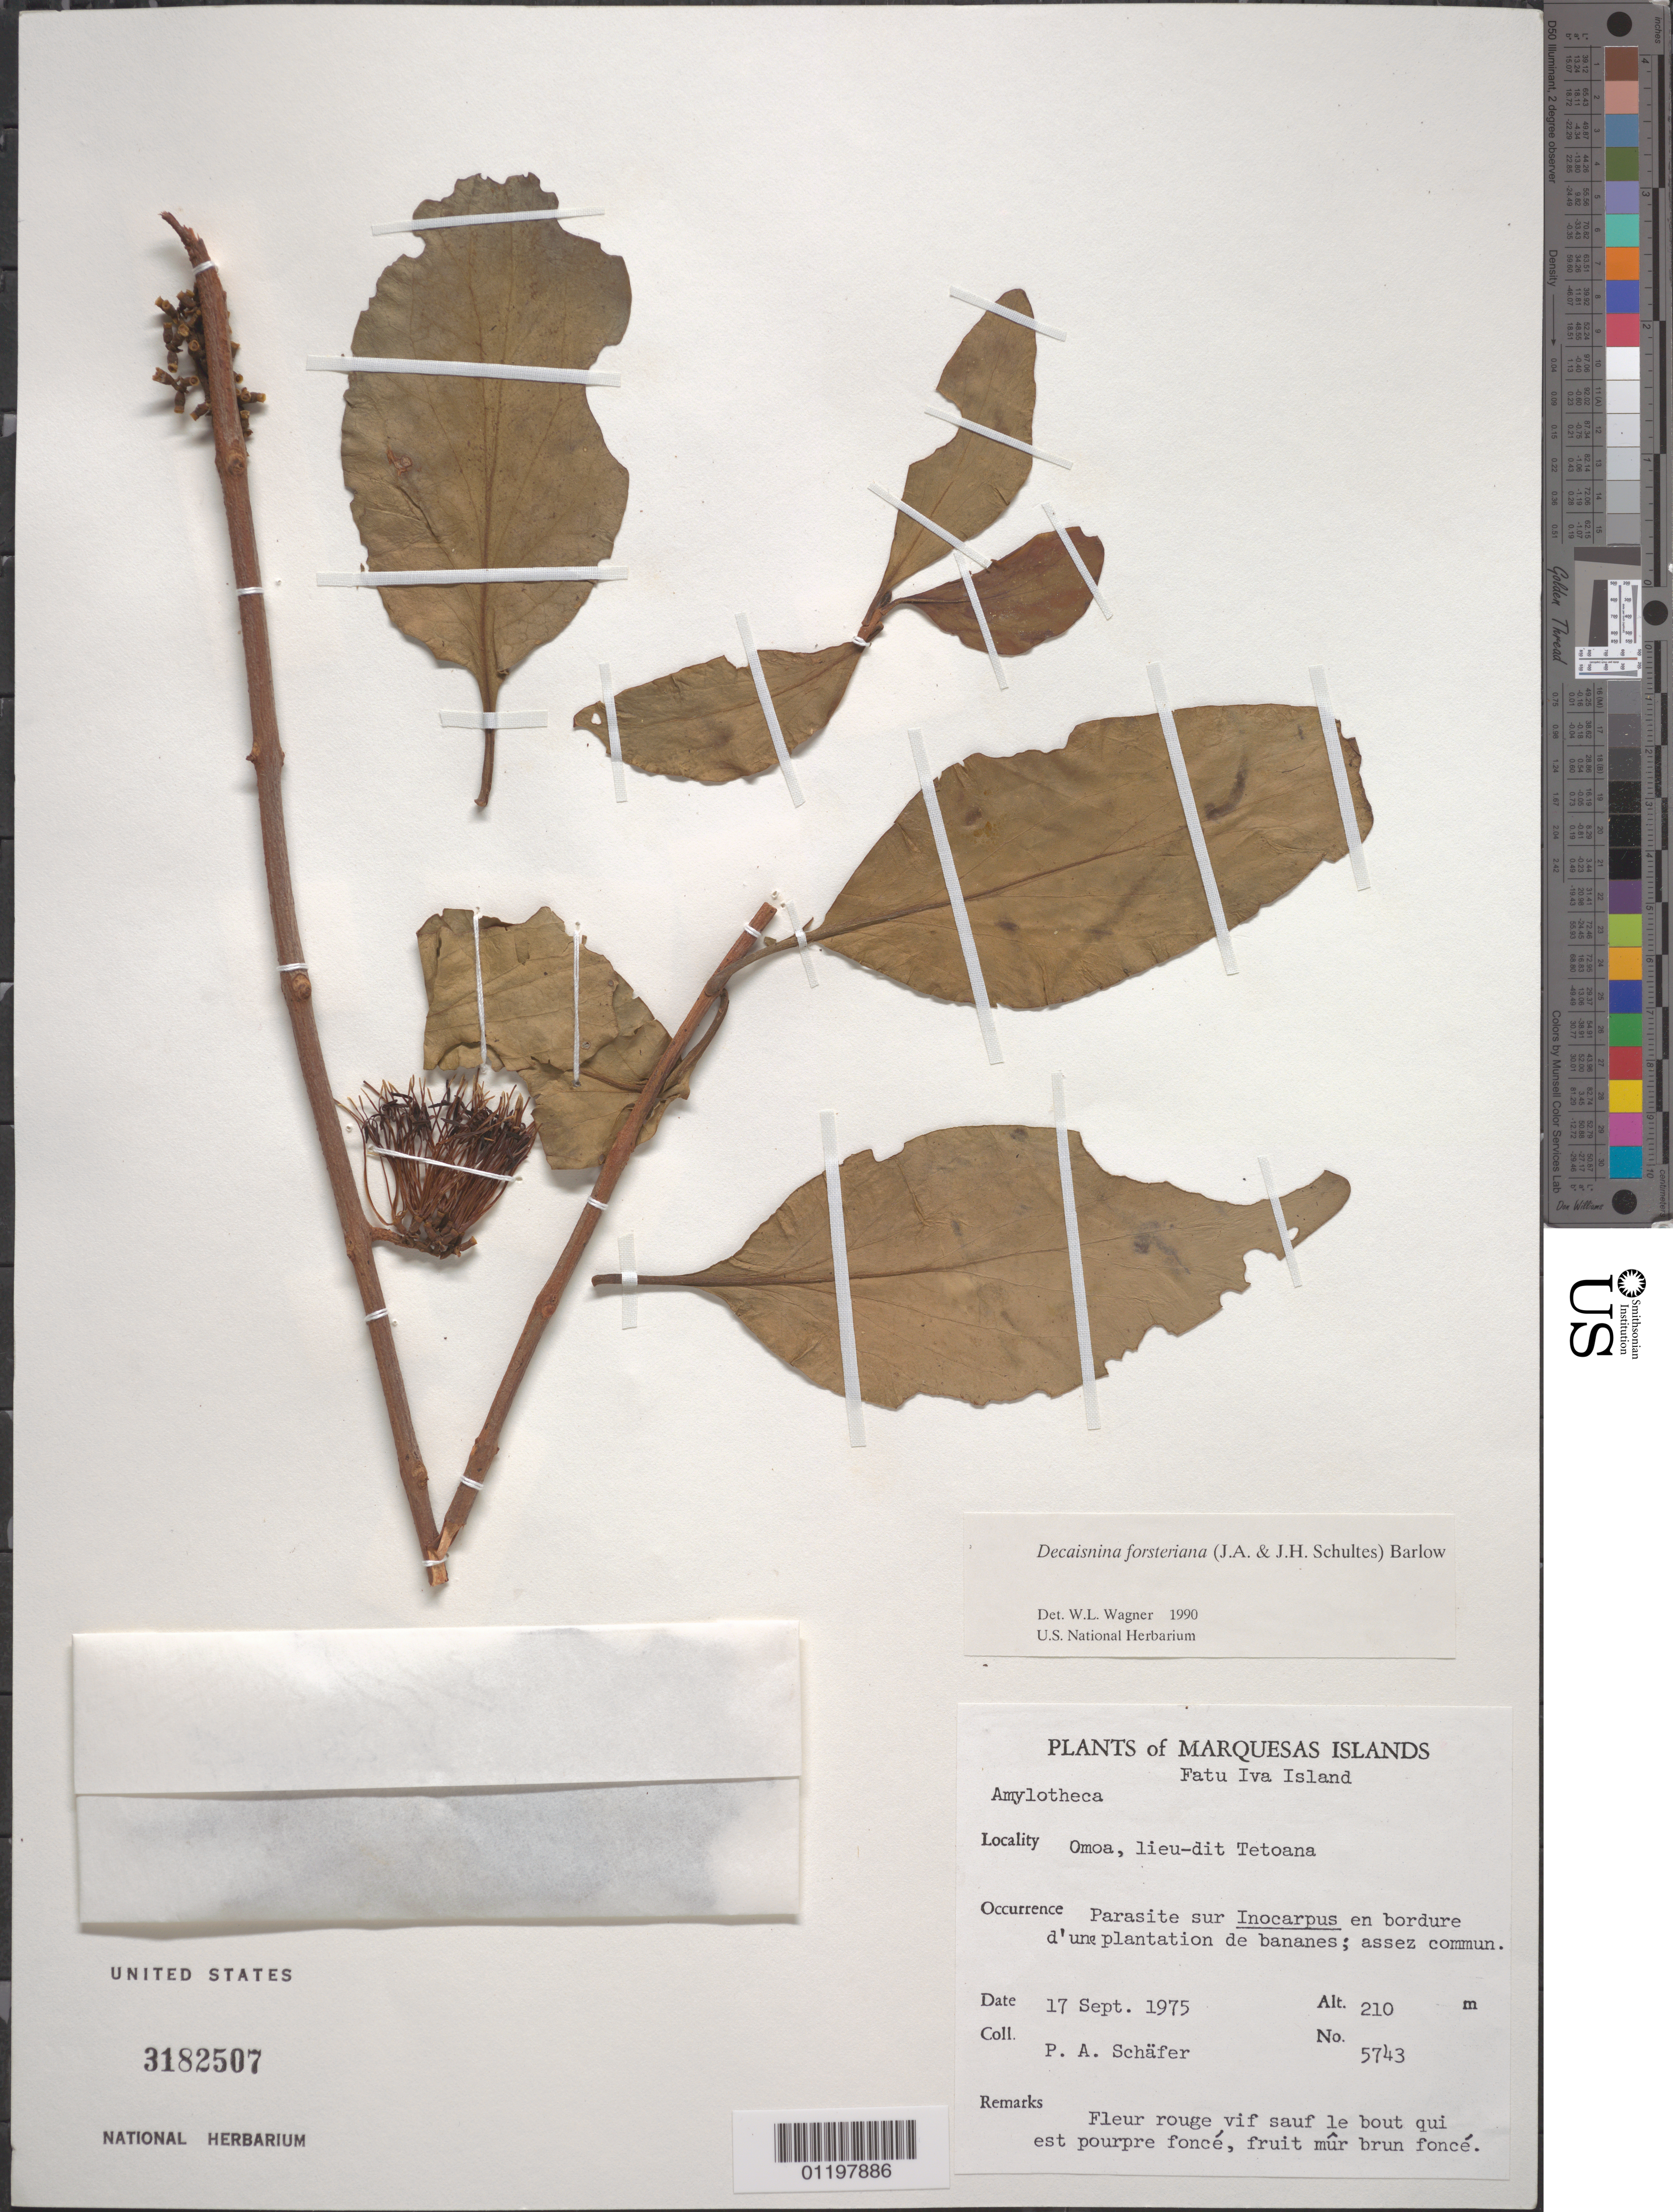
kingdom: Plantae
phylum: Tracheophyta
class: Magnoliopsida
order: Santalales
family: Loranthaceae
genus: Decaisnina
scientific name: Decaisnina forsteriana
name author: (Schult. & Schult. f.) Barlow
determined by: Wagner, W. L., (BOT), Smithsonian Institution - National Museum of Natural History (UNITED STATES)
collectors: P. A. Schäfer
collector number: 5743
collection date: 1975-09-17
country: French Polynesia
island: Fatu Hiva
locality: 'Omo'a, lieu-dit Tetoana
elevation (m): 210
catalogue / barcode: US 3182507